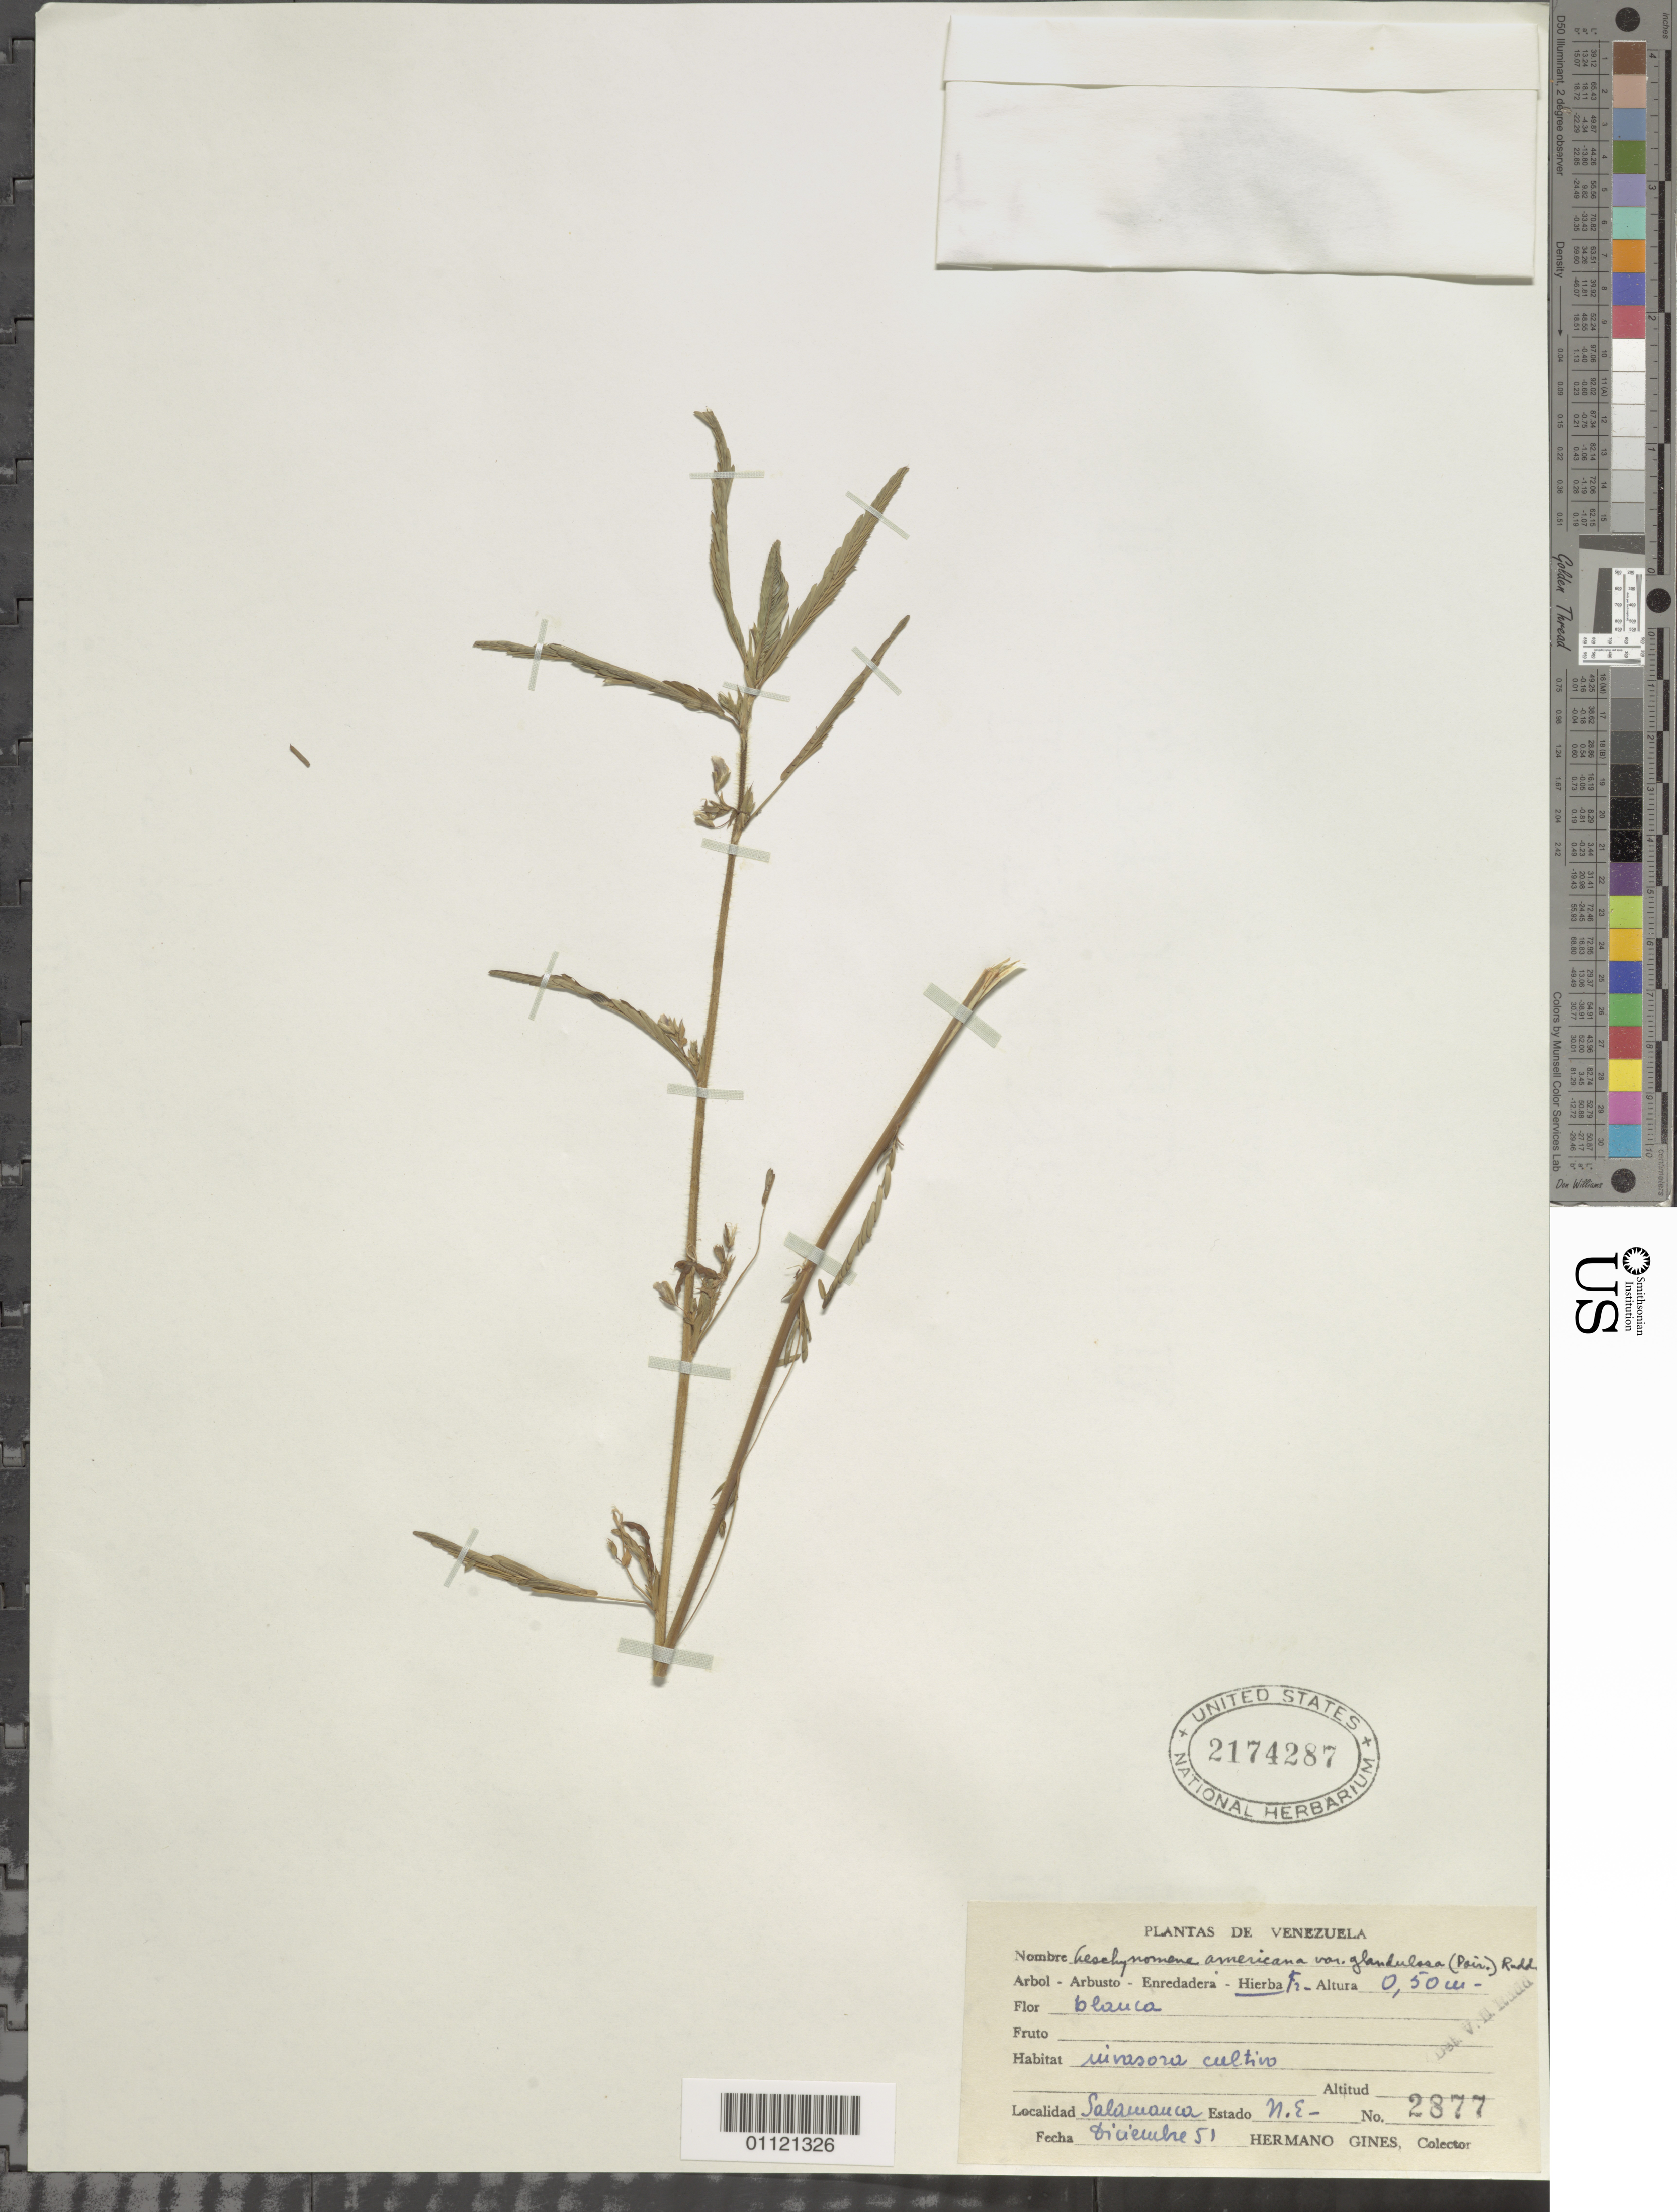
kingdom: Plantae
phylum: Tracheophyta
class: Magnoliopsida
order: Fabales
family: Fabaceae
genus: Aeschynomene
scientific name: Aeschynomene americana var. americana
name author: L.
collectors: Bro. Gines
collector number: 2877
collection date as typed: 01 Dec 1951 to 31 Dec 1951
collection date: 1951-12-01/1951-12-31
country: Venezuela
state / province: Nueva Esparta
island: Margarita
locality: Salamanca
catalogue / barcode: US 2174287